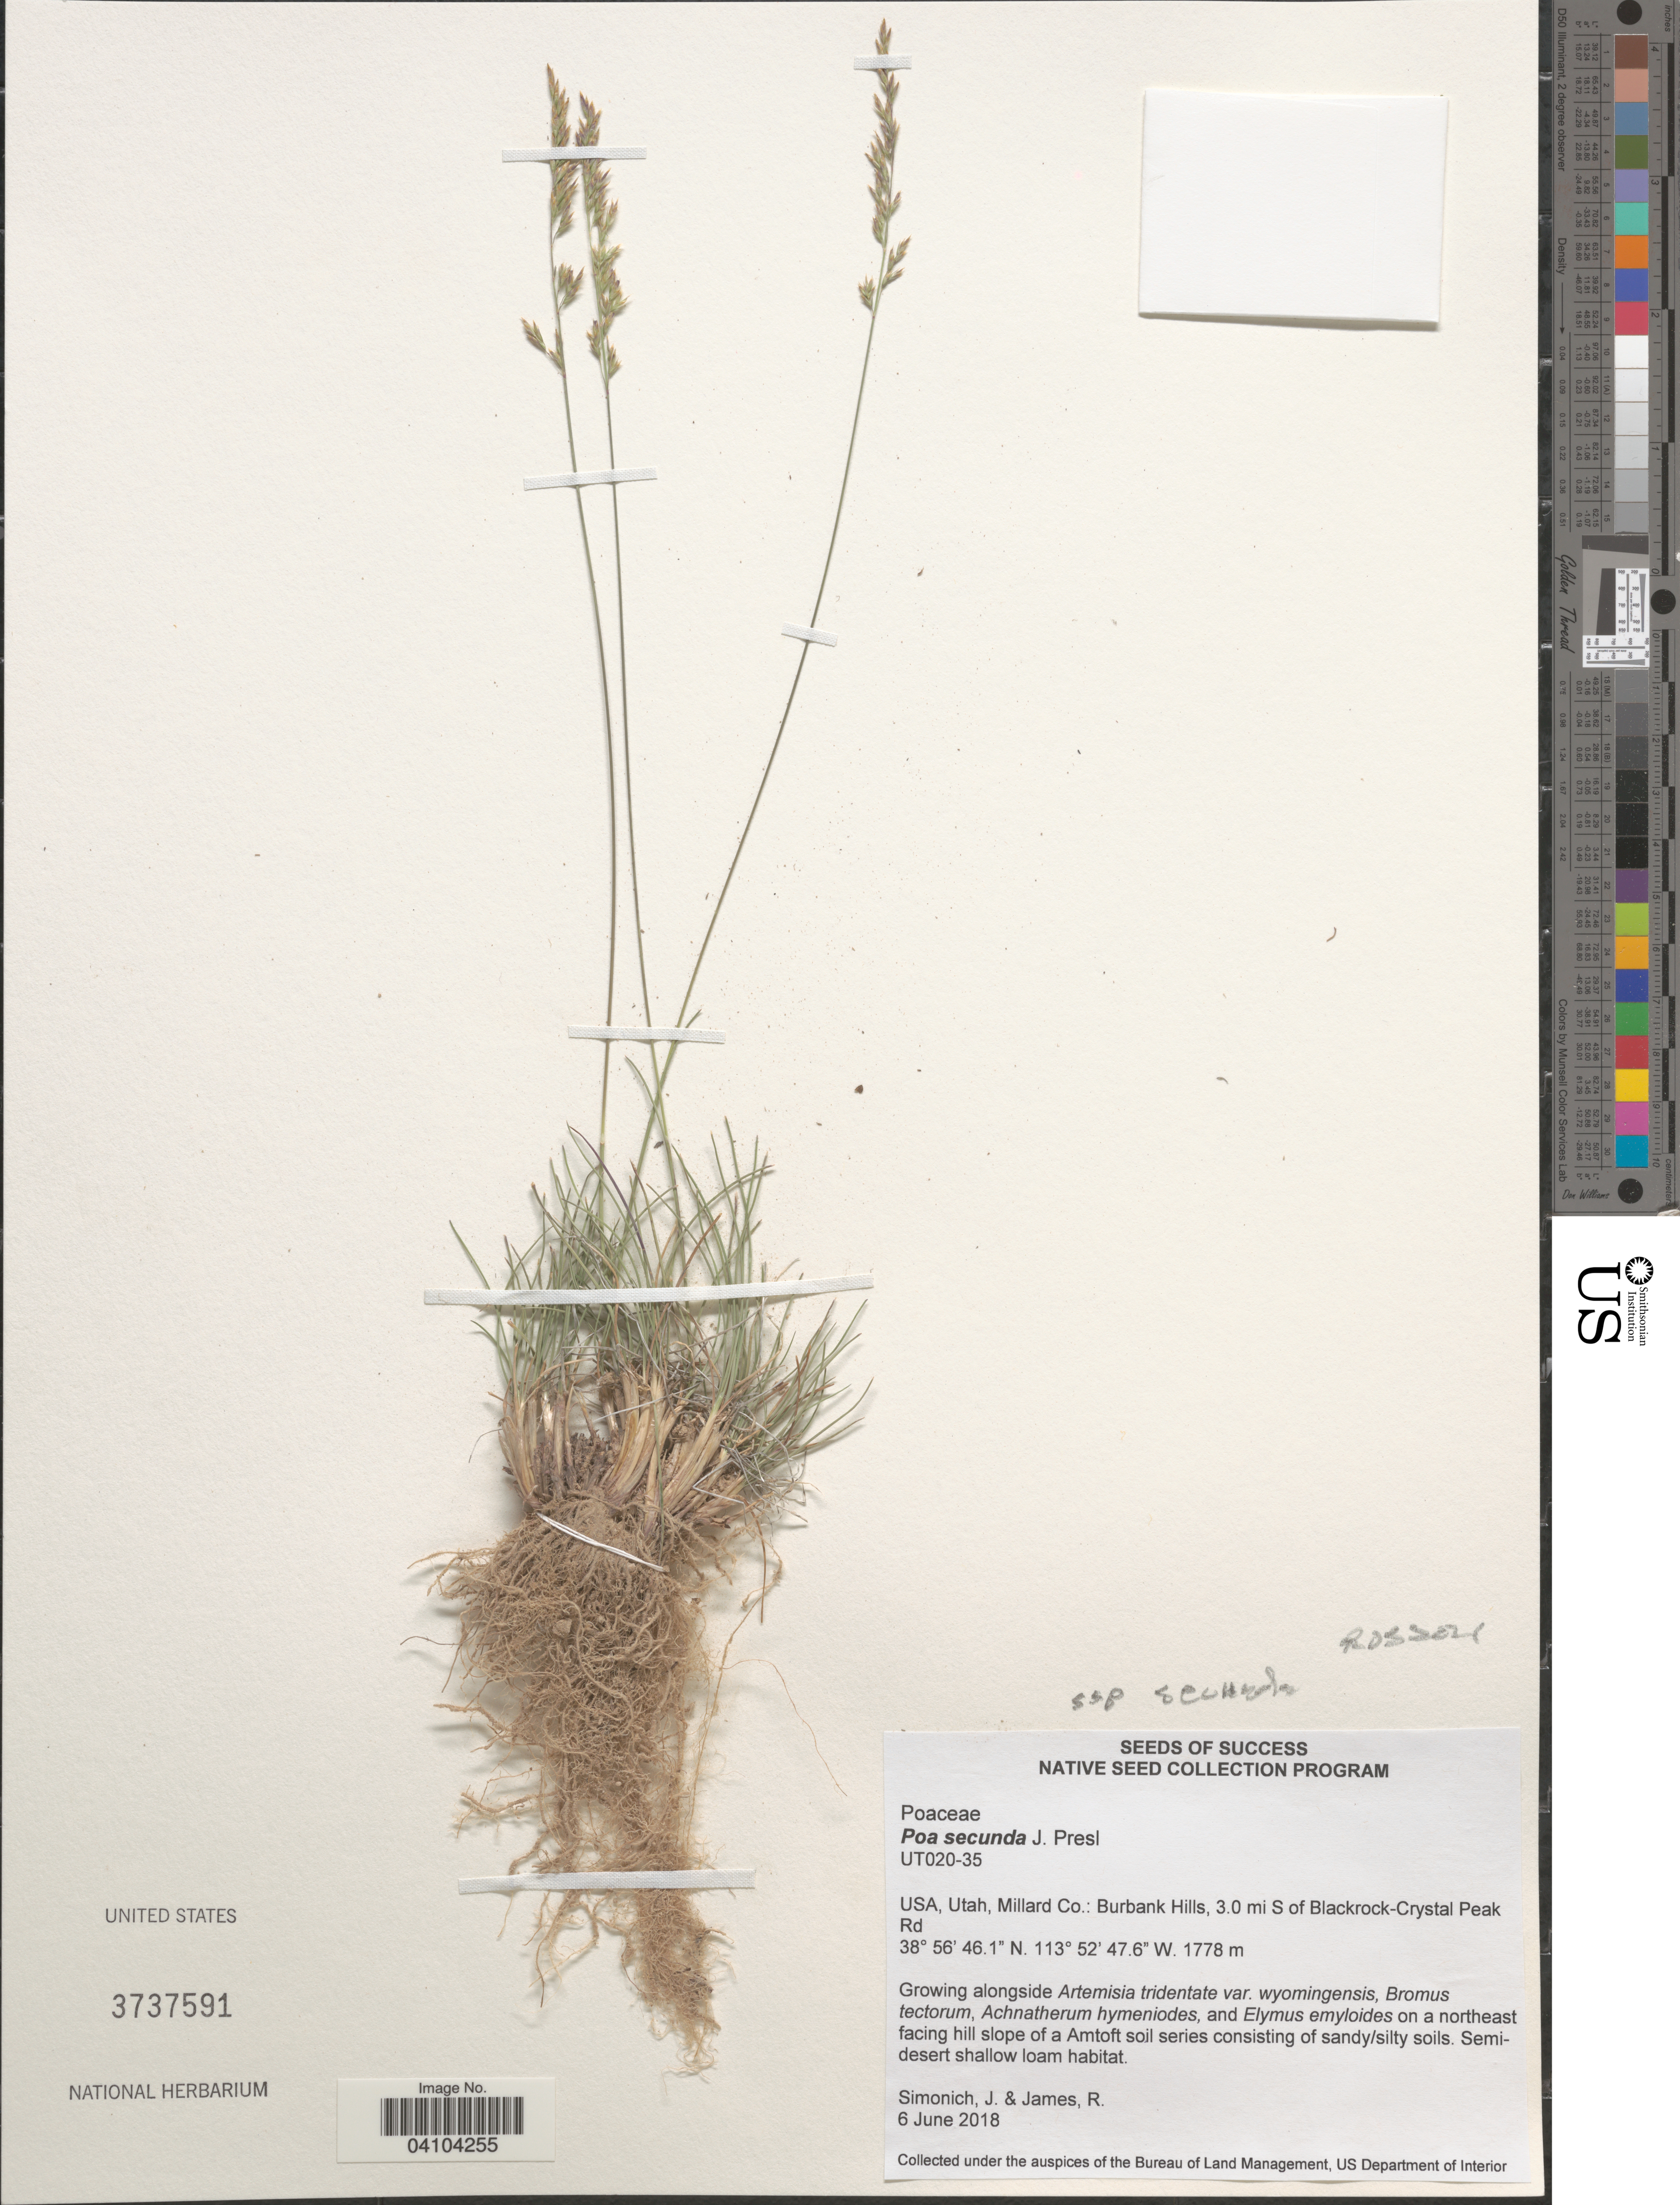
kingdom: Plantae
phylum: Tracheophyta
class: Liliopsida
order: Poales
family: Poaceae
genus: Poa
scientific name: Poa secunda subsp. secunda var. secunda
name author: J. Presl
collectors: J. Simonich & R. James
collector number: UT020-35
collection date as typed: Transcribed d/m/y: 6/6/2018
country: United States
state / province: Utah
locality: Millard Co.: Burbank Hills, 3.0 mi S of Blackrock-Crystal Peak Rd.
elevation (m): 1778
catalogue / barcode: US 3737591